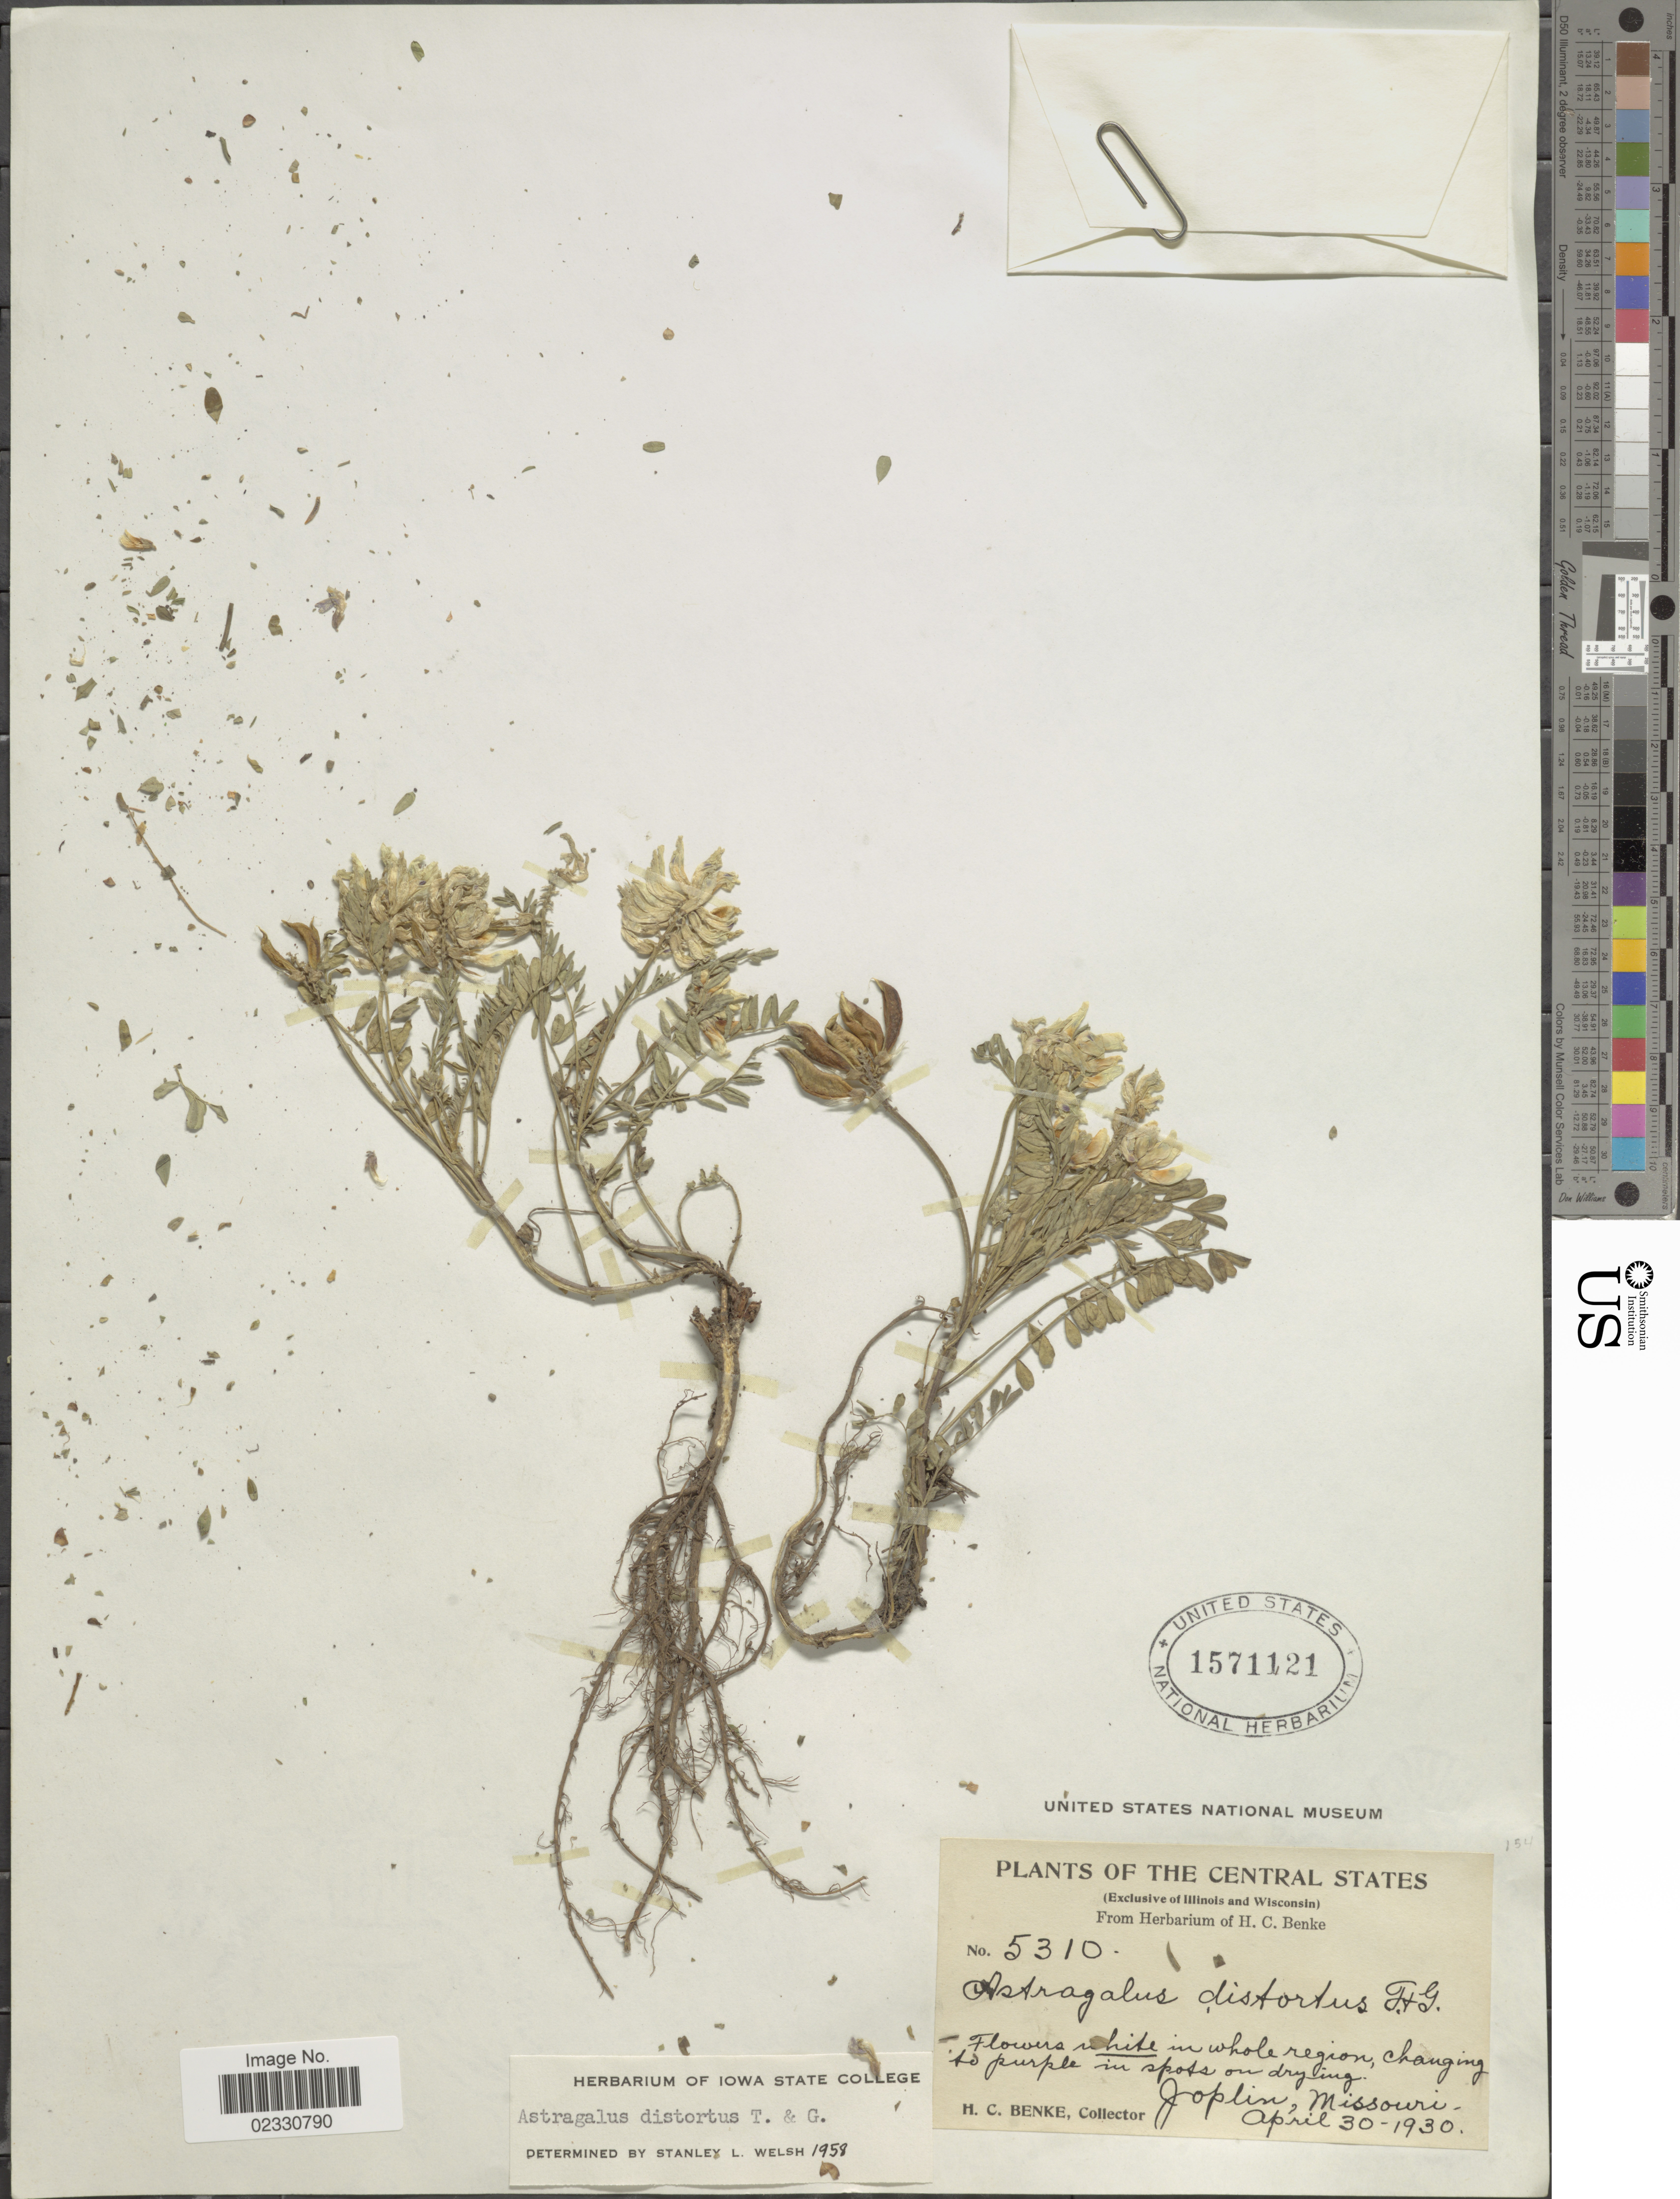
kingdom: Plantae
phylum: Tracheophyta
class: Magnoliopsida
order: Fabales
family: Fabaceae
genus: Astragalus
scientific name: Astragalus distortus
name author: Torr. & A. Gray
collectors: H. Benke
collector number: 5310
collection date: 1930-04-30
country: United States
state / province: Missouri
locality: Central States, Joplin.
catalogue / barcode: US 1571121